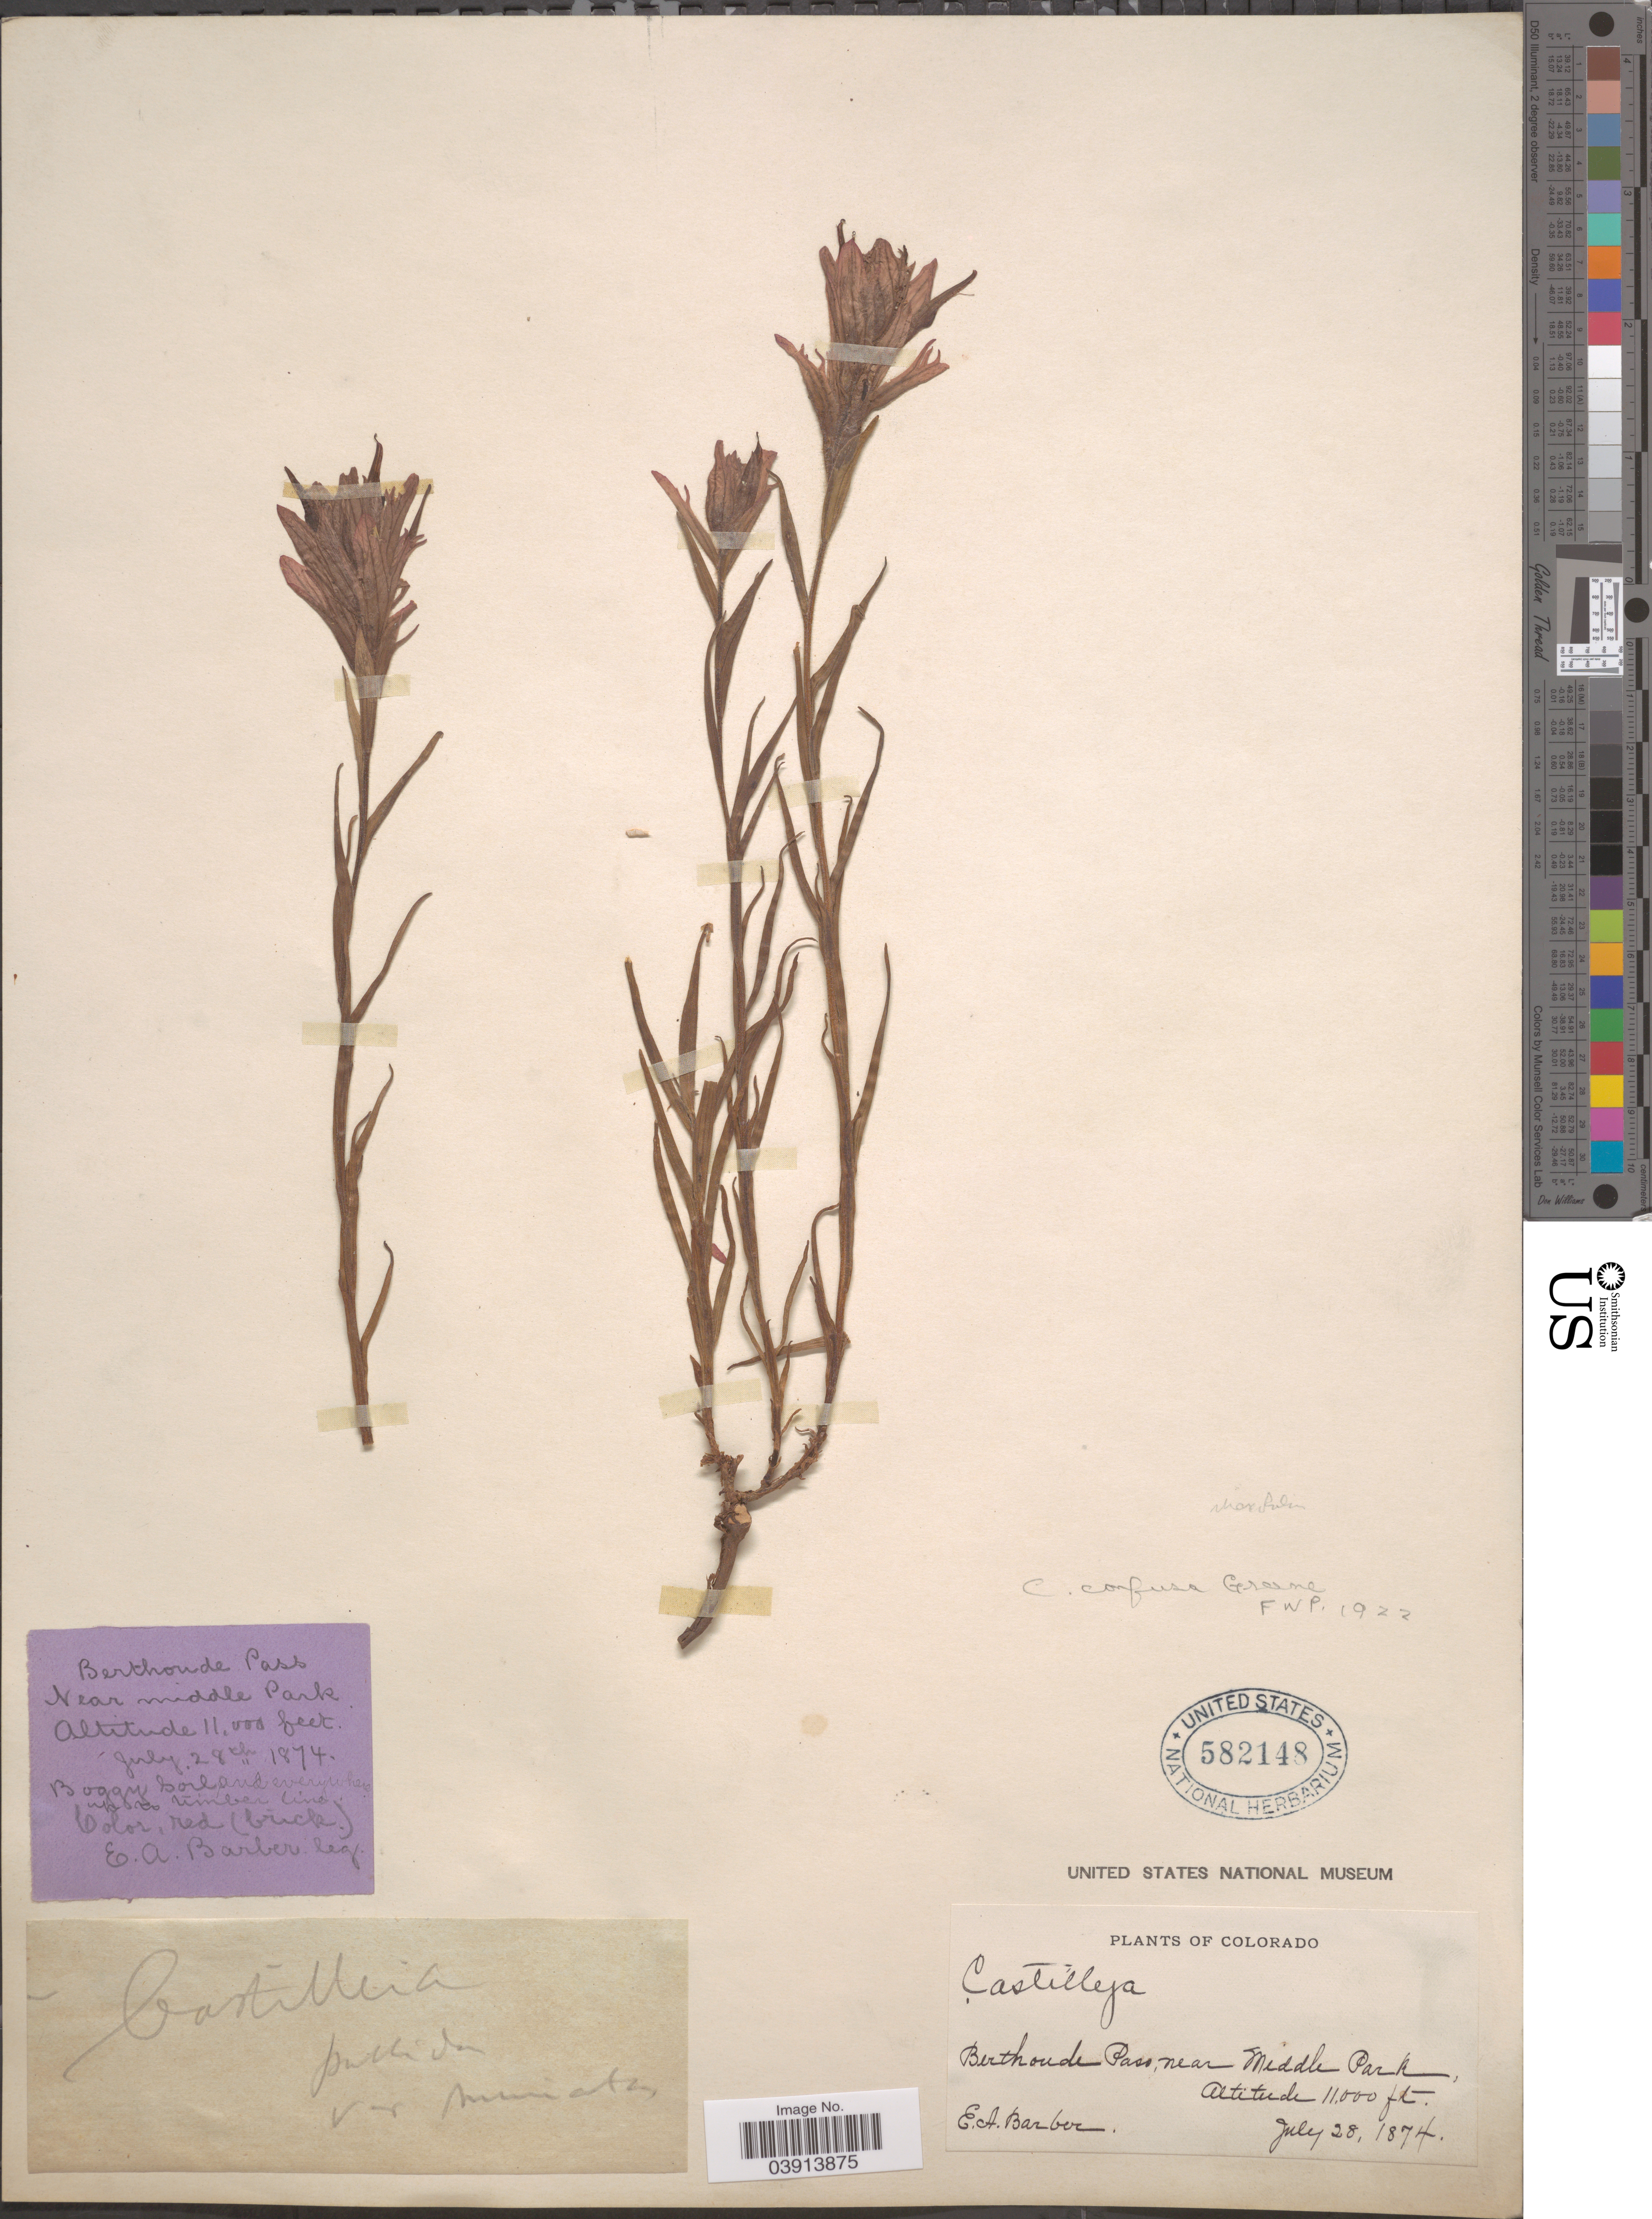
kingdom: Plantae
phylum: Tracheophyta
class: Magnoliopsida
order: Lamiales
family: Orobanchaceae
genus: Castilleja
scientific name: Castilleja rhexiifolia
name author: Rydb.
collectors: E. Barber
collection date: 1874-07-28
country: United States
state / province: Colorado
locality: Berthoude Pass, near Middle Park.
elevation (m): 3353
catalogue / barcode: US 582148